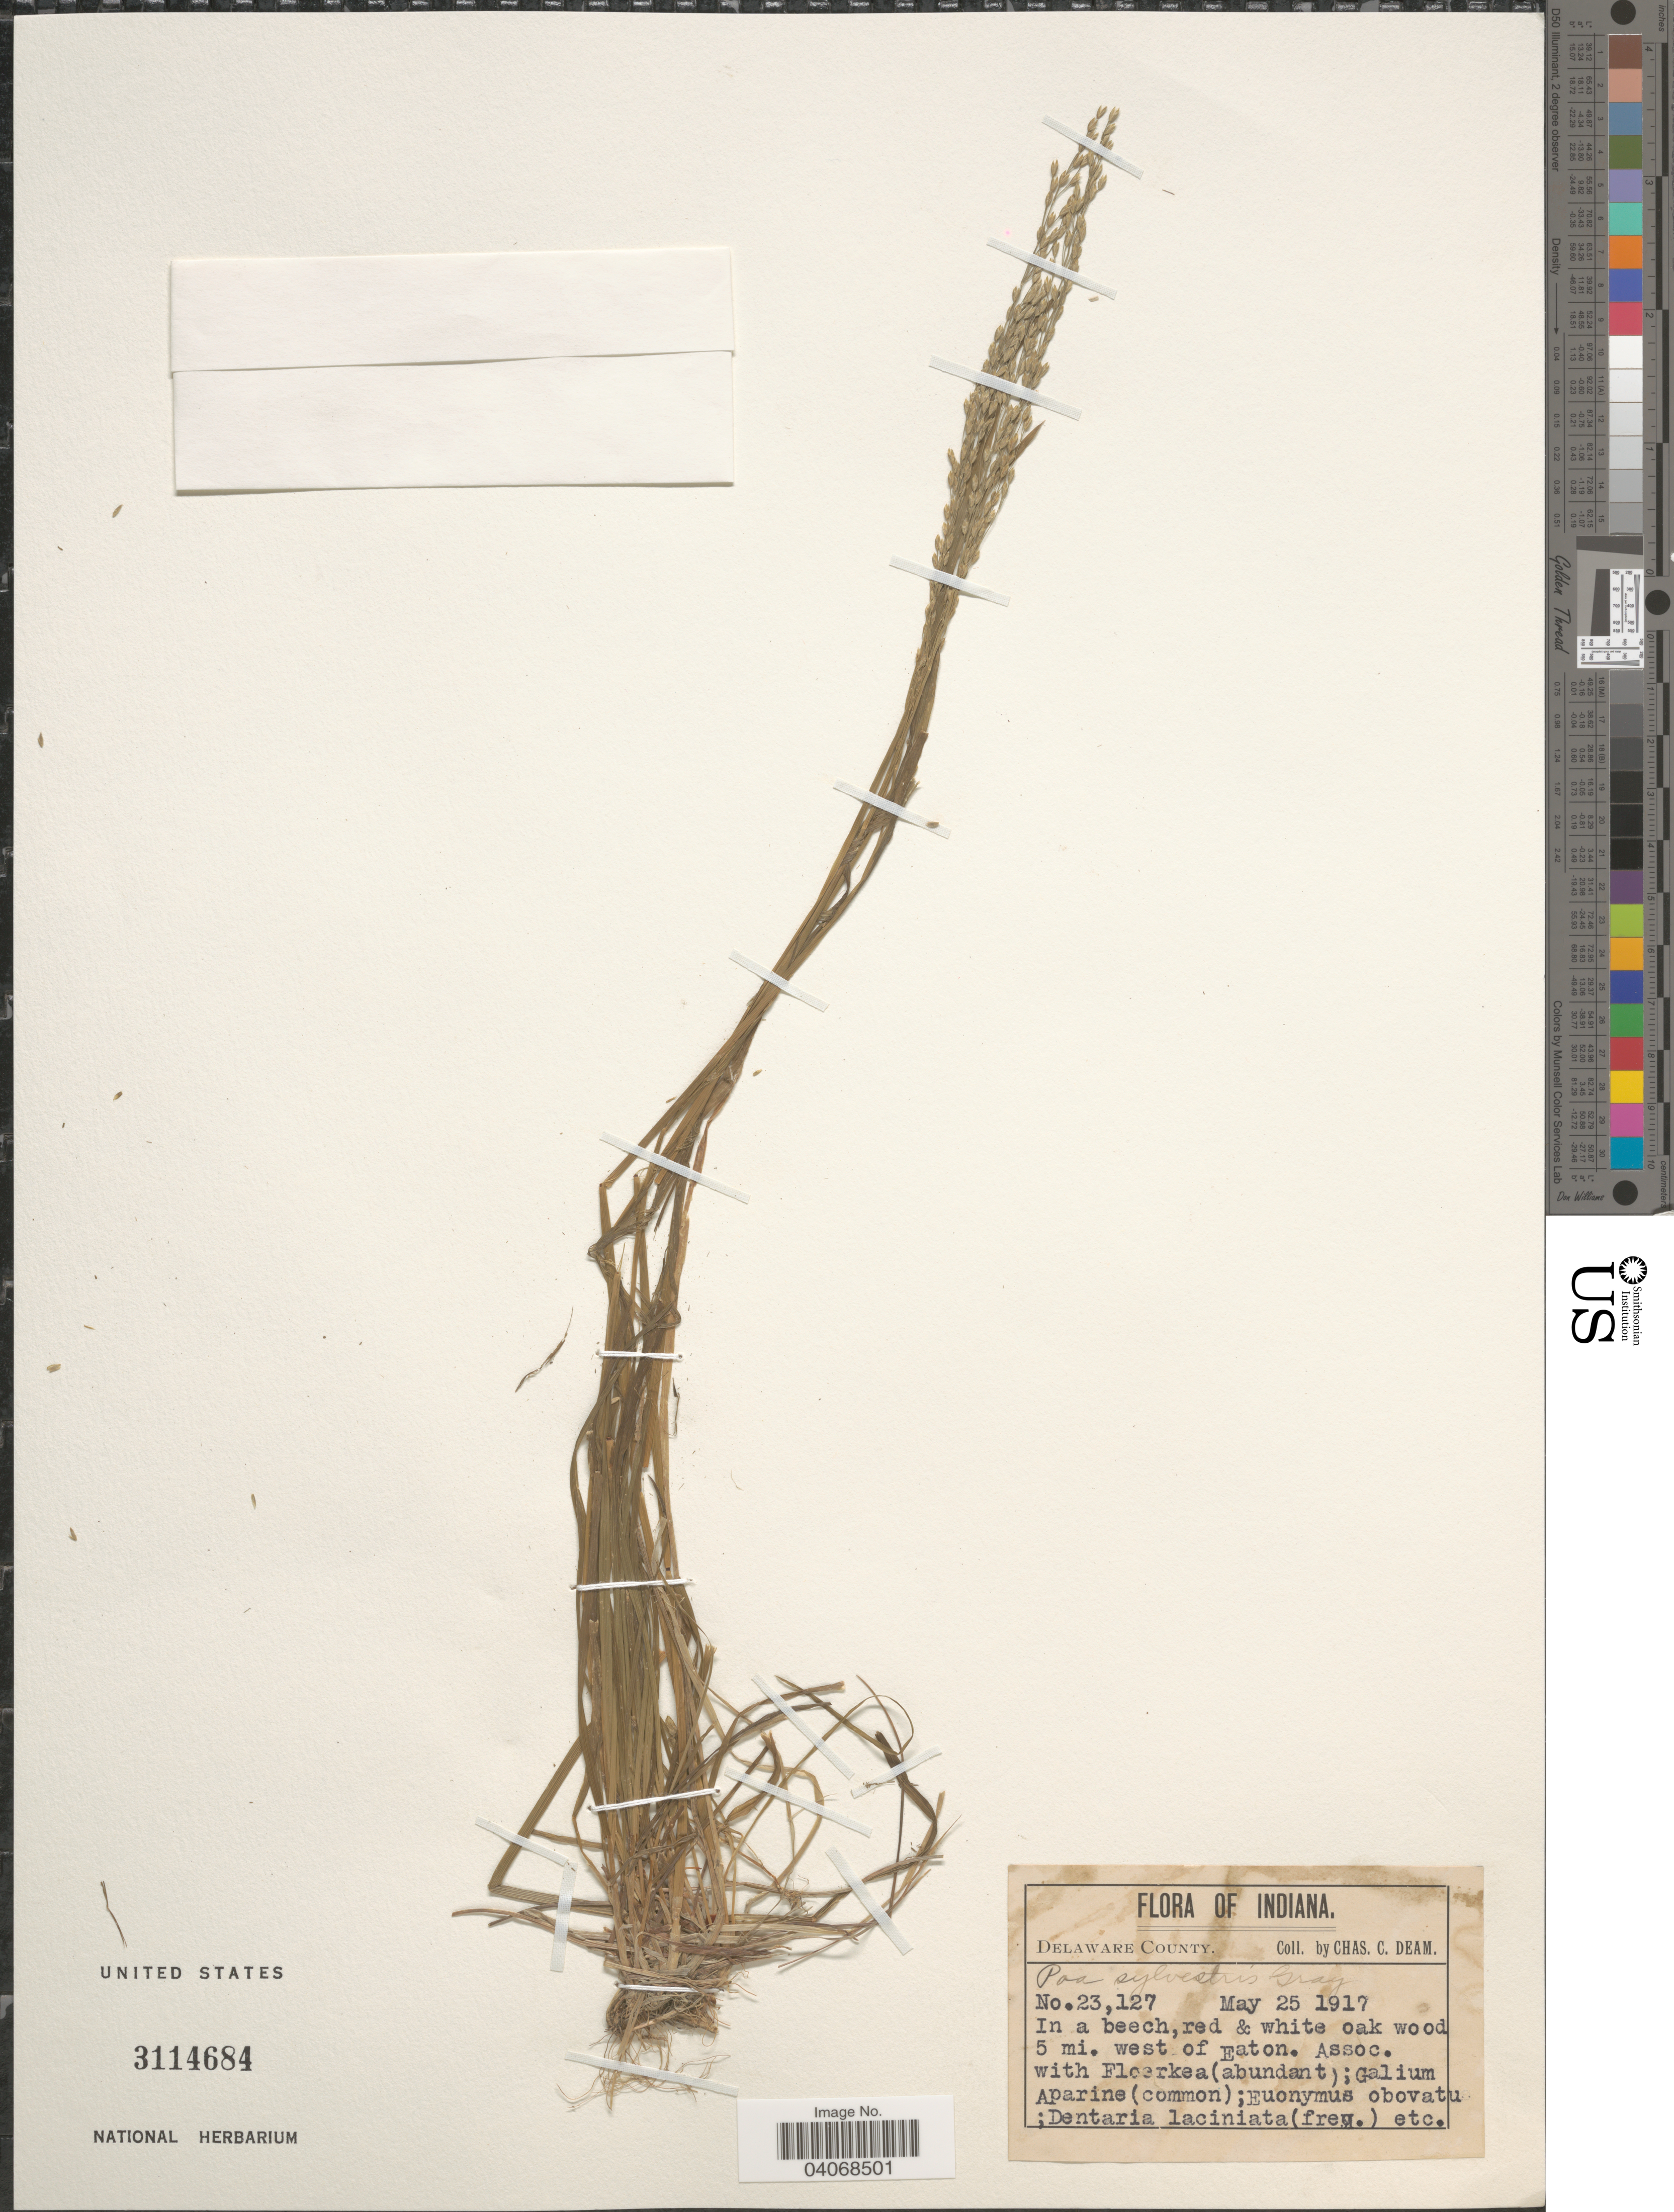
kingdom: Plantae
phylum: Tracheophyta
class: Liliopsida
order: Poales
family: Poaceae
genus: Poa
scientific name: Poa sylvestris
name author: A. Gray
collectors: C. C. Deam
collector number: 23127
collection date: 1917-05-25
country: United States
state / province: Indiana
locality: In a beech, red & white oak wood 5 mi. west of Eaton. Delaware County.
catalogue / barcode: US 3114684